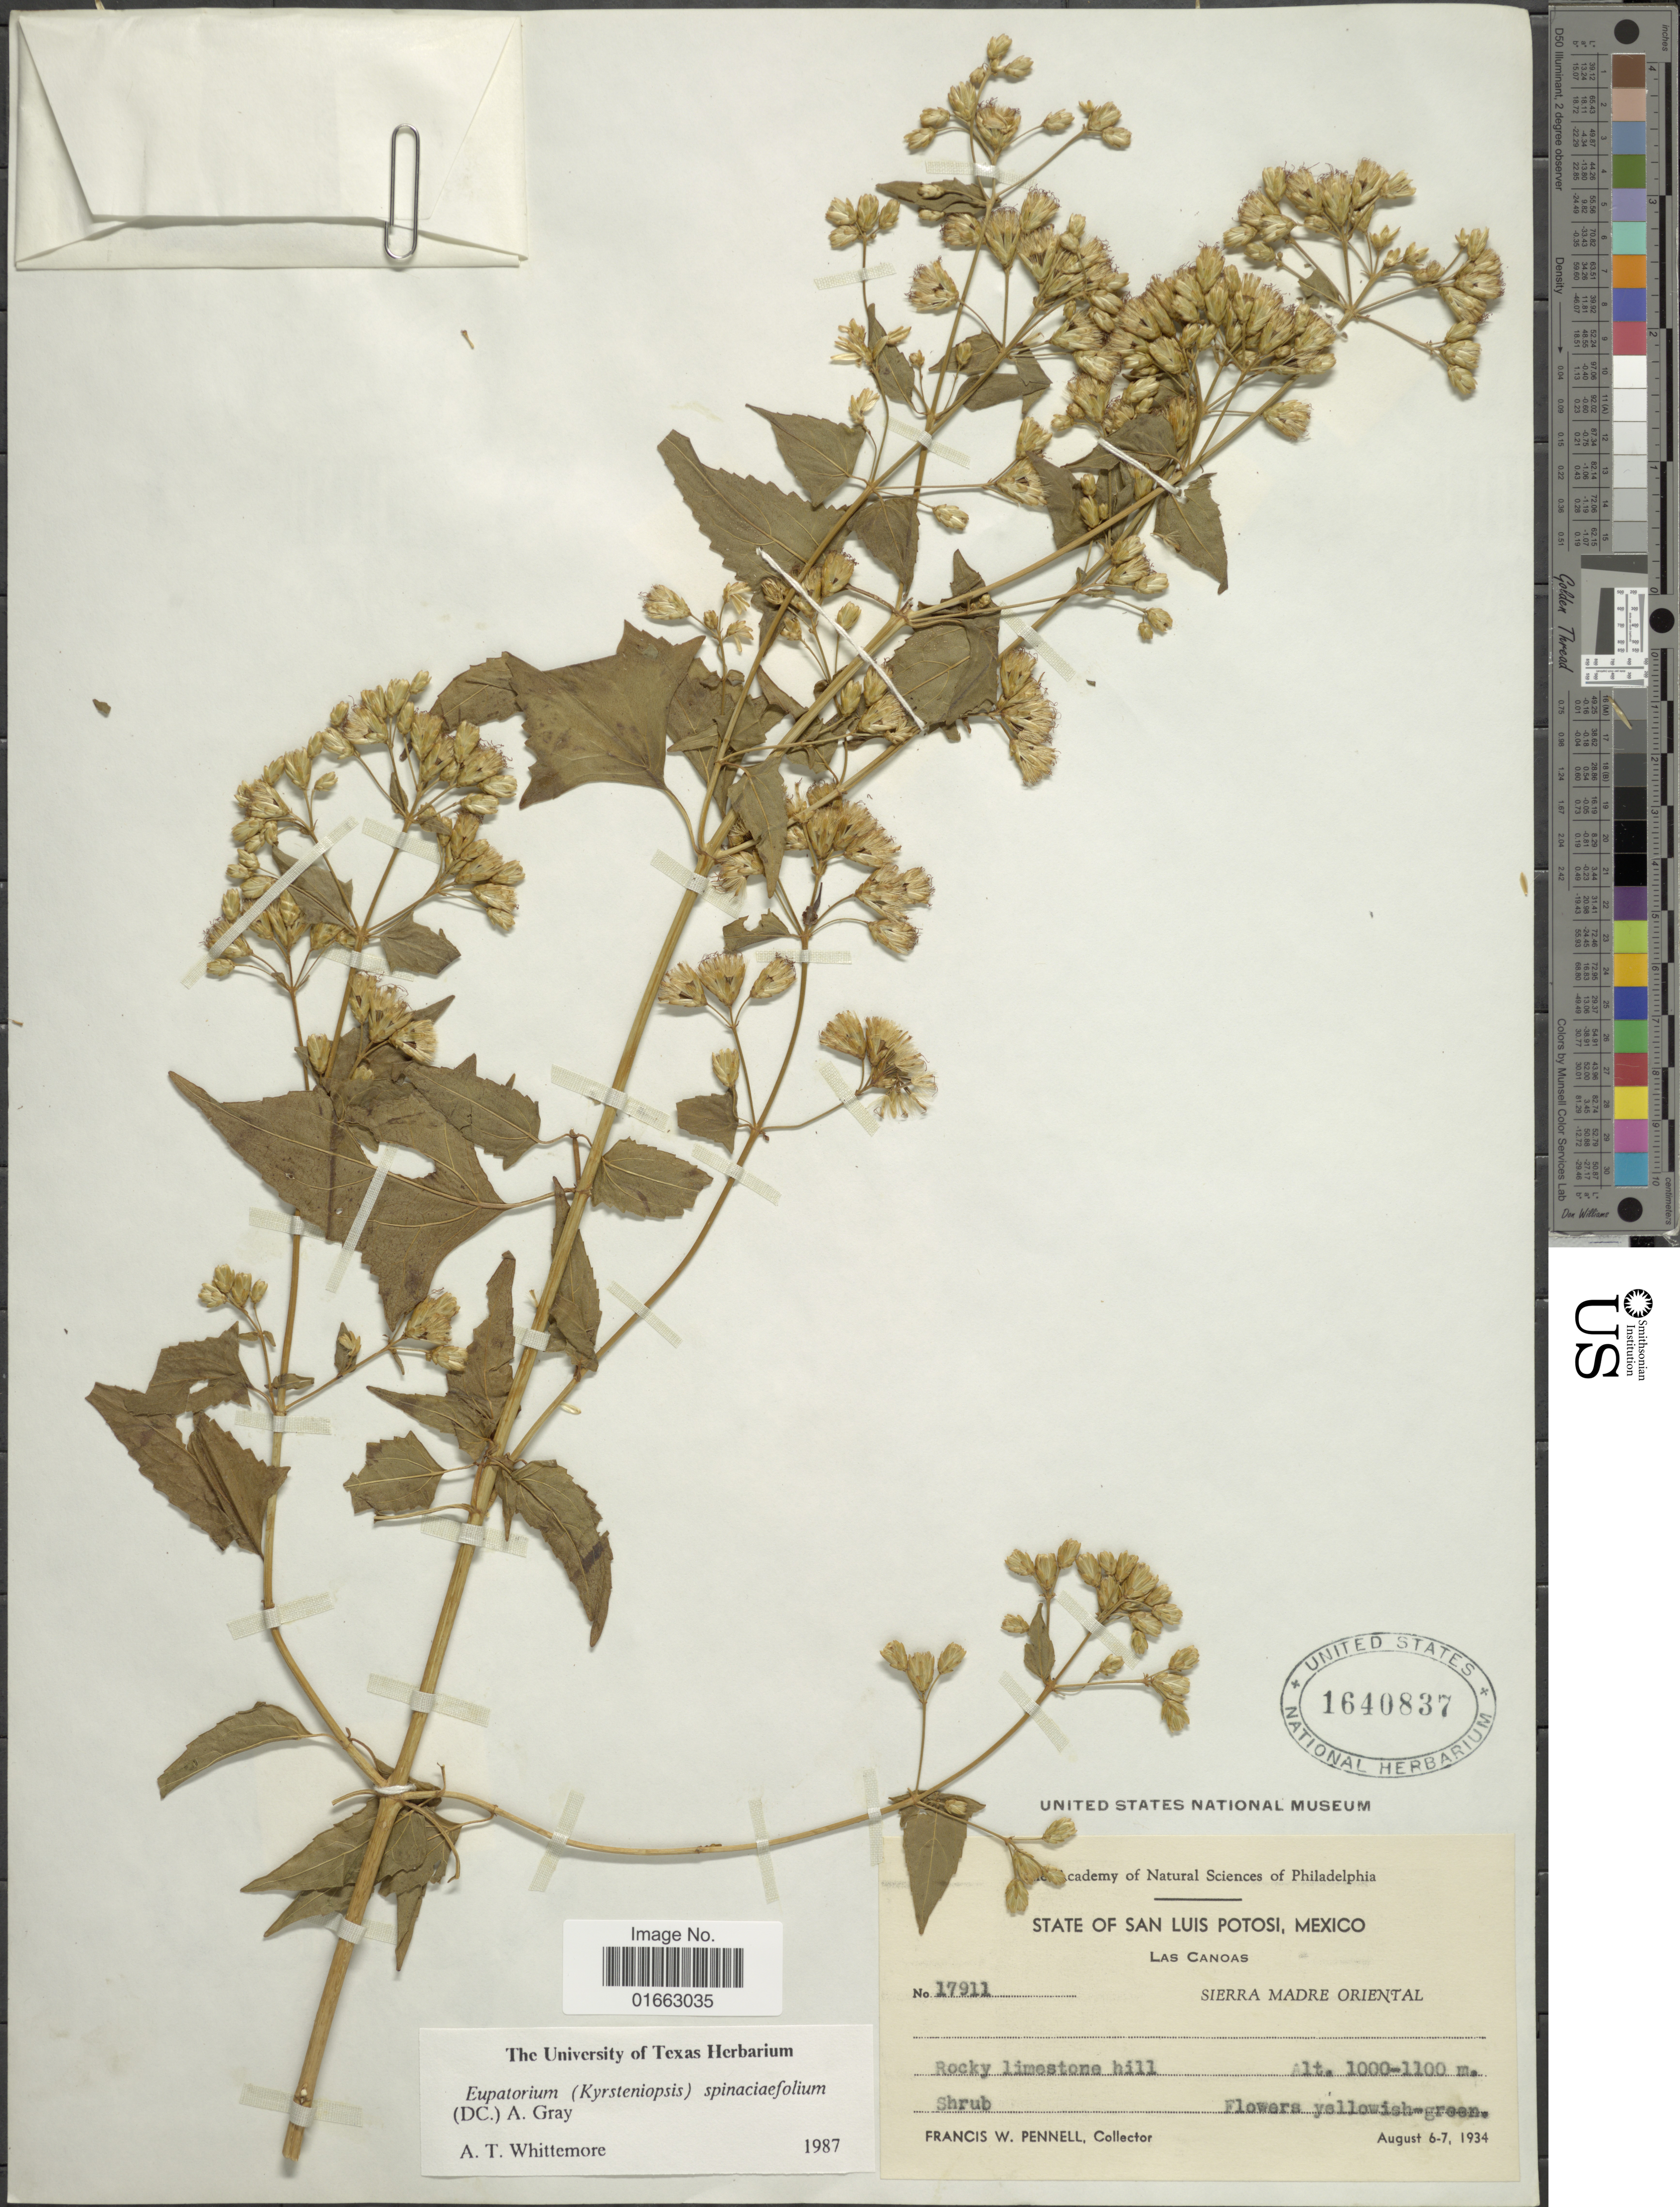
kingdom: Plantae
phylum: Tracheophyta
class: Magnoliopsida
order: Asterales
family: Asteraceae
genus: Critonia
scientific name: Critonia spinaciaefolia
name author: (DC.) R.M. King & H. Rob.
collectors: F. W. Pennell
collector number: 17911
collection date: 1934-08-06/1934-08-07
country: Mexico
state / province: San Luis Potosí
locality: Las Canoas, Sierra Madre Oriental, Rocky limestone hill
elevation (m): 1000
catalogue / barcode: US 1640837